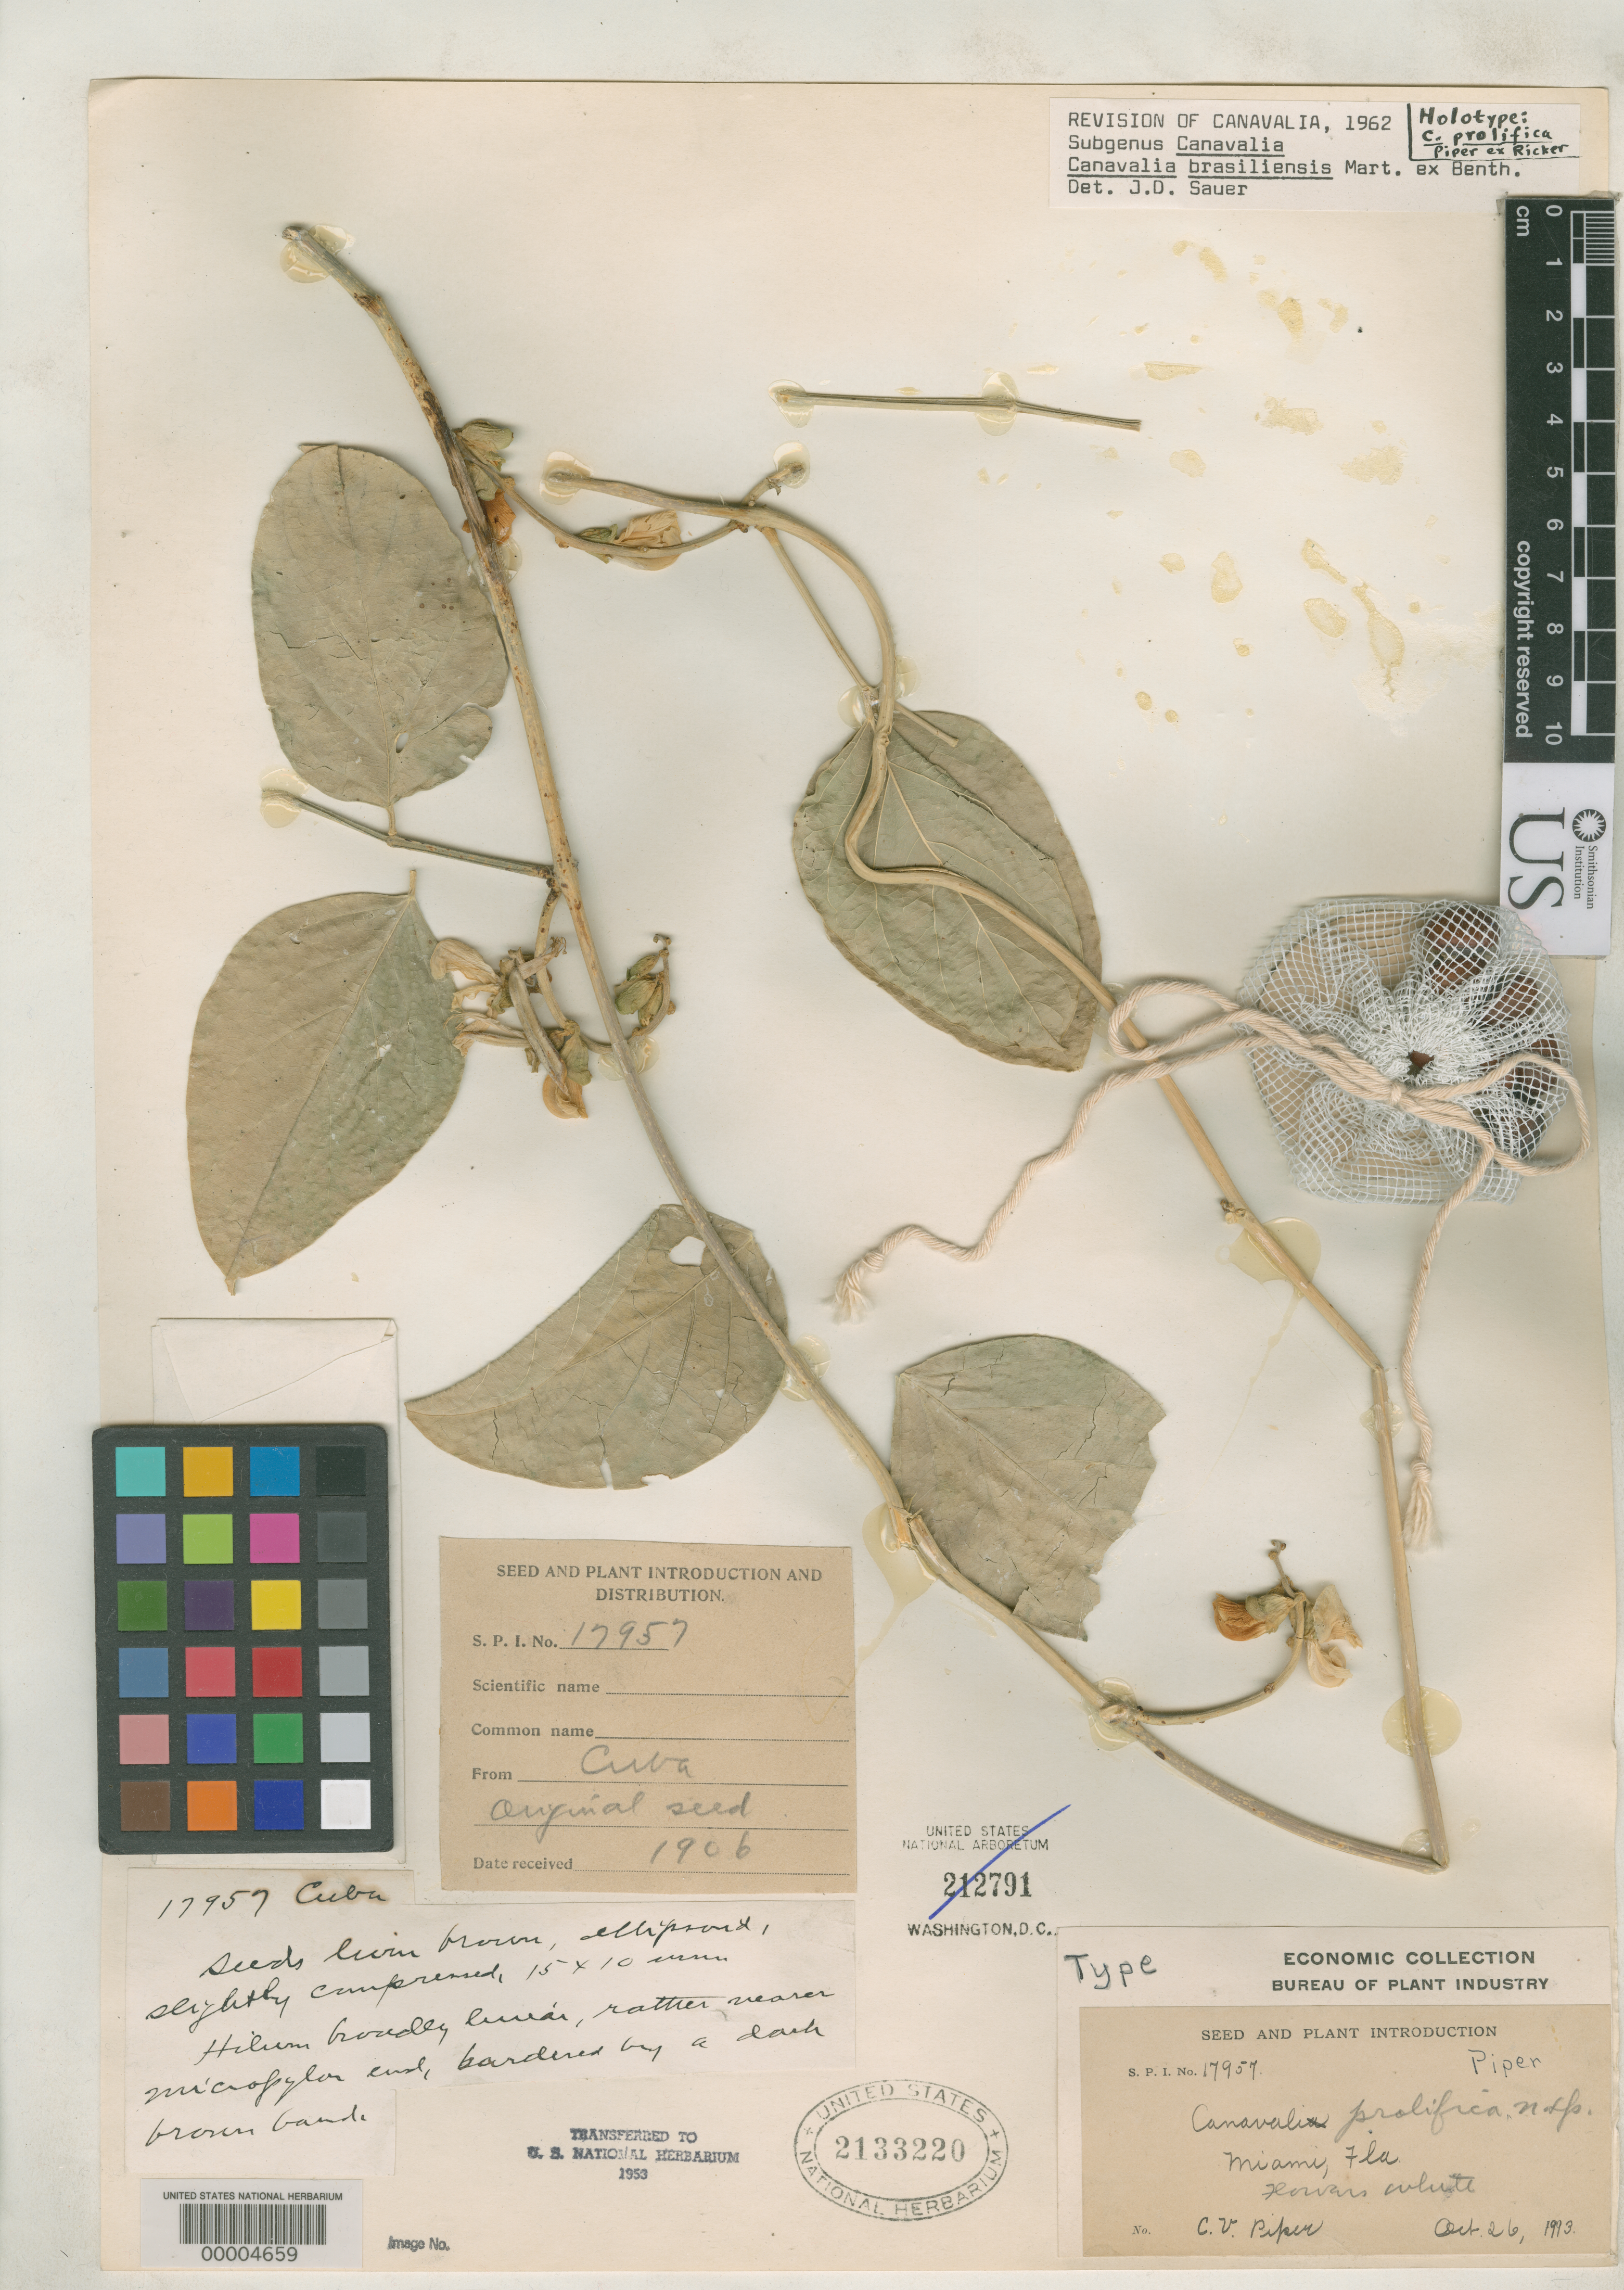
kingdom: Plantae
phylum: Tracheophyta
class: Magnoliopsida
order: Fabales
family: Fabaceae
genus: Canavalia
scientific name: Canavalia prolifica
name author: Piper in Ricker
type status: Holotype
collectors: C. V. Piper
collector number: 17957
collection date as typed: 26 Oct 1913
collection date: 1913-10-26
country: Cuba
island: Greater Antilles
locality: (cultivated in Miami, Florida).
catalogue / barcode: US 2133220